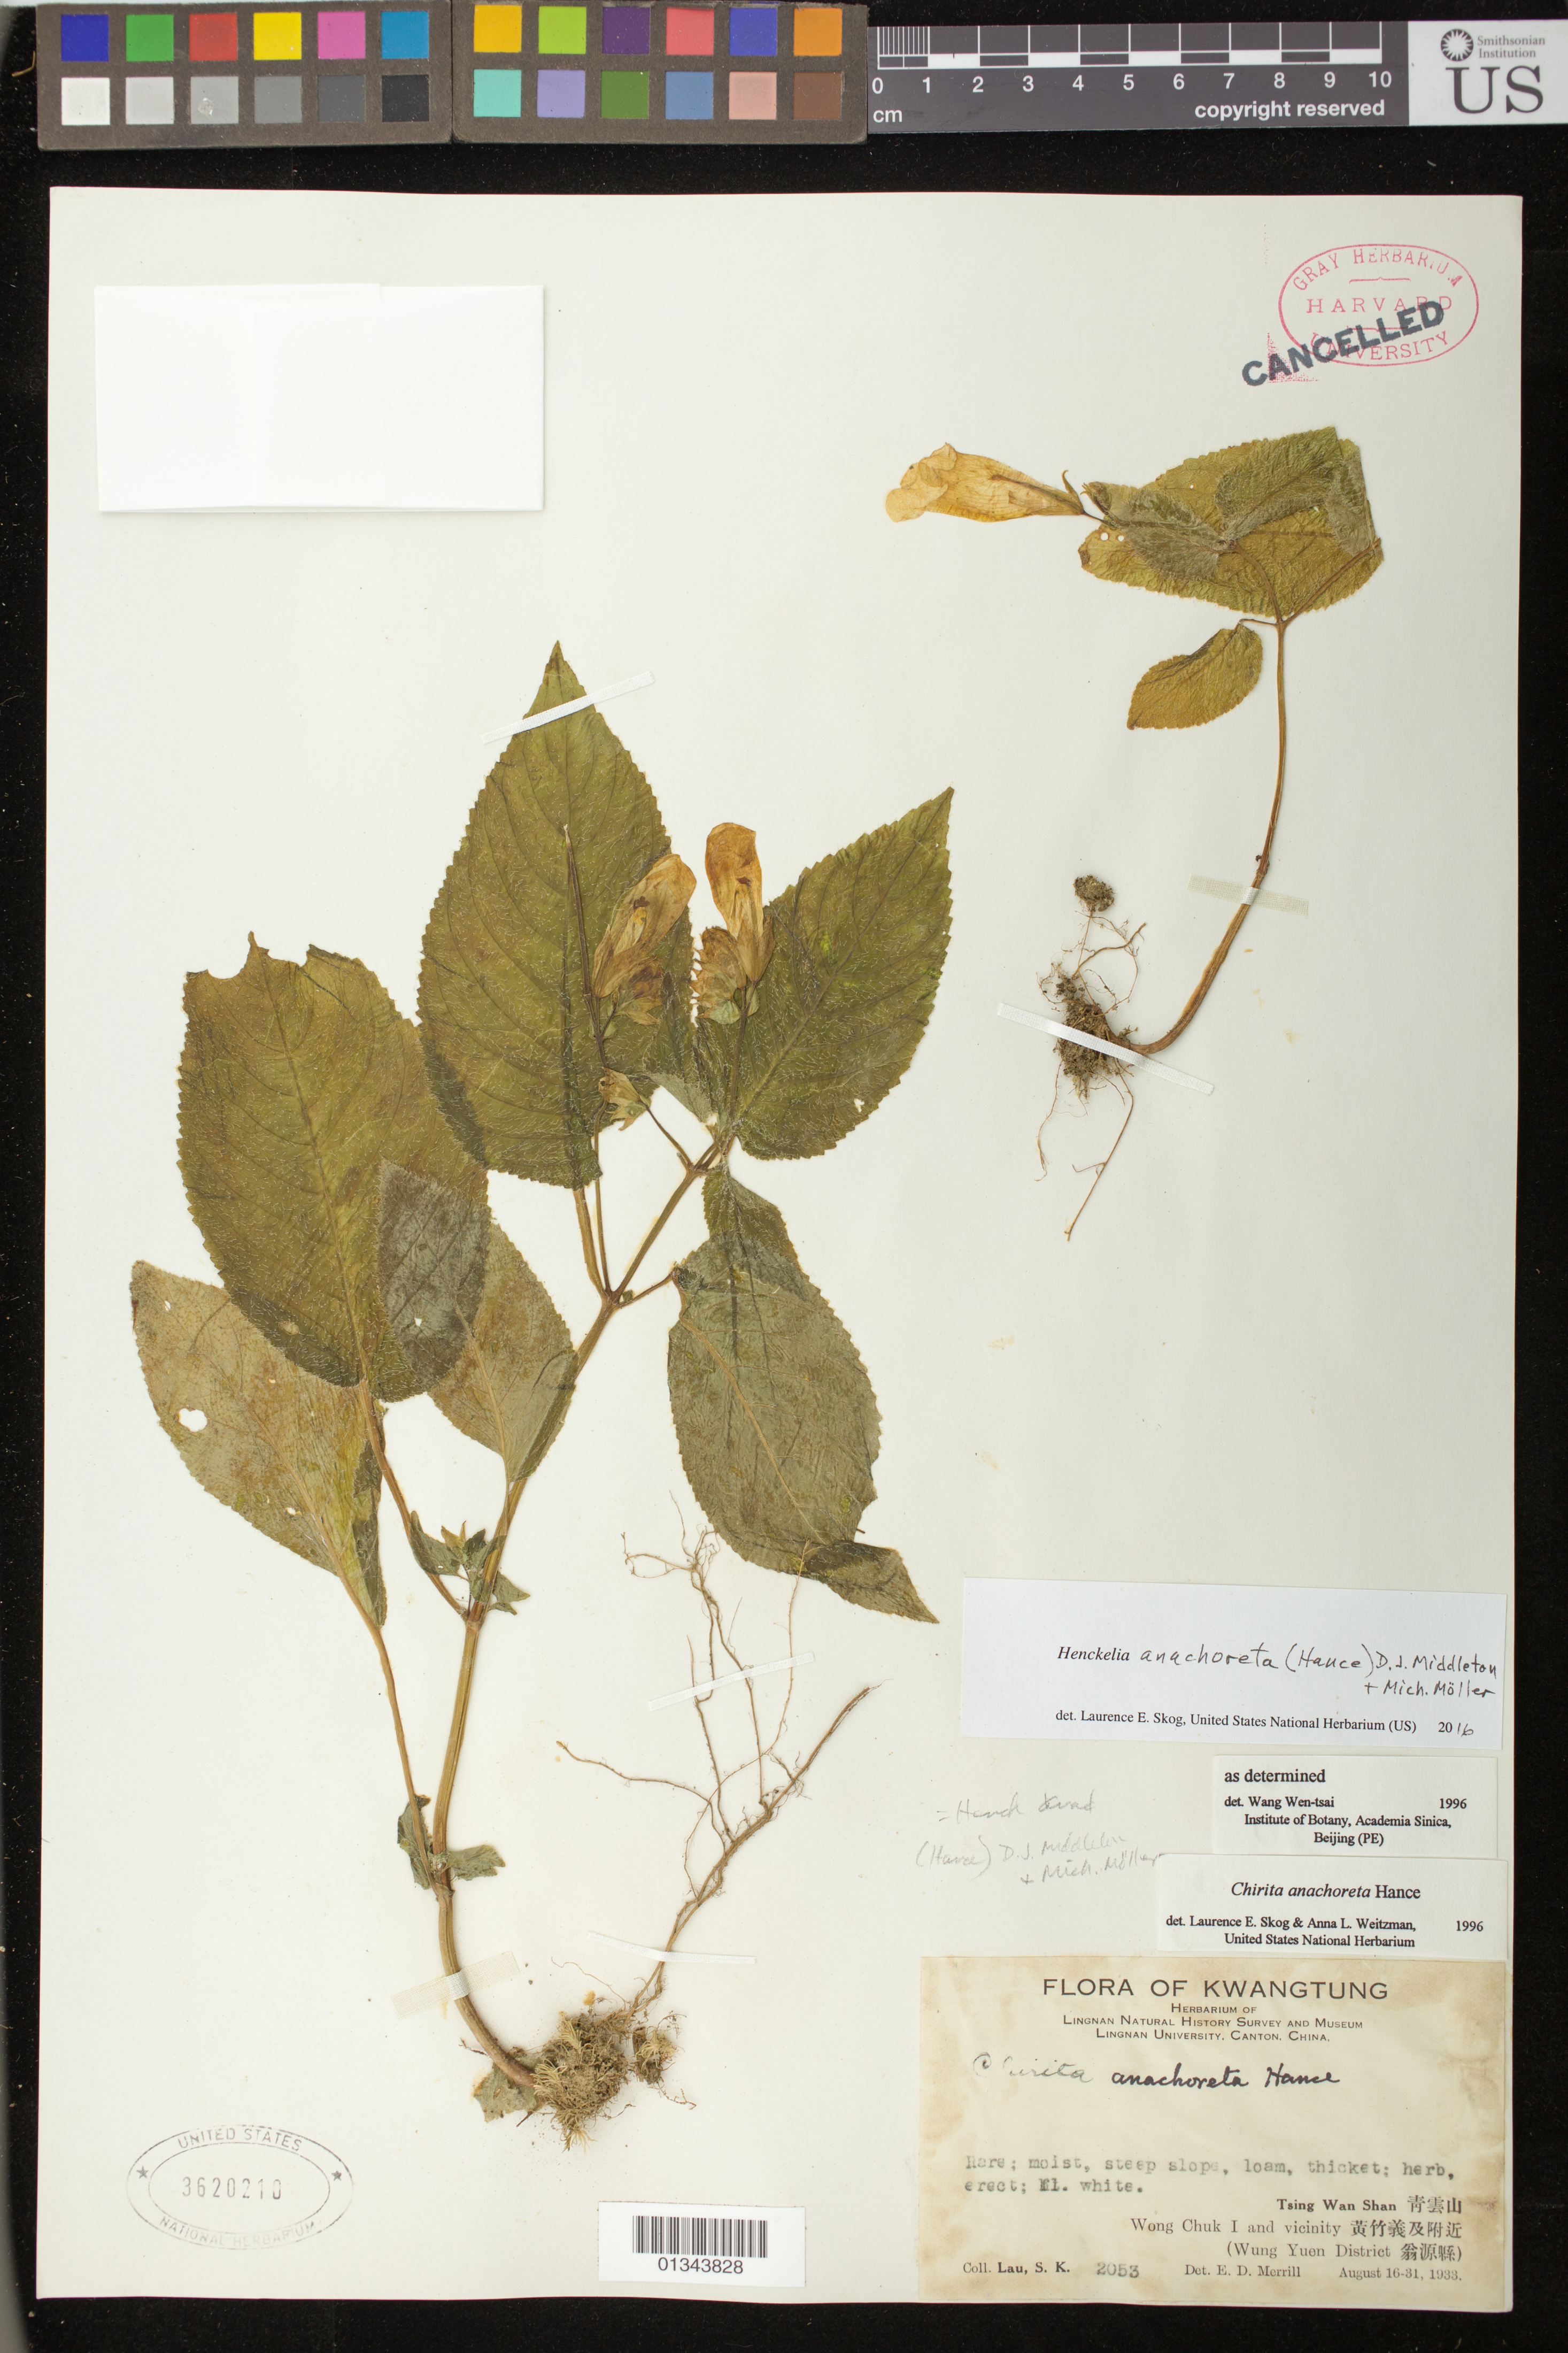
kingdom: Plantae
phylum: Tracheophyta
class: Magnoliopsida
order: Lamiales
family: Gesneriaceae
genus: Henckelia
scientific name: Henckelia anachoreta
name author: (Hance) D.J. Middleton & Mich. Möller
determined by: Skog, Laurence E.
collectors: S. K. Lau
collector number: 2053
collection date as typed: August 16-31, 1933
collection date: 1933-08-16/1933-08-31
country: China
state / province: Guangdong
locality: Kwangtung, Tsing Wan Shan, Wong Chuk I and vicinity, Wung Tuen District.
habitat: Moist, steep slope, leam, thicket.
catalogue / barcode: US 3620210